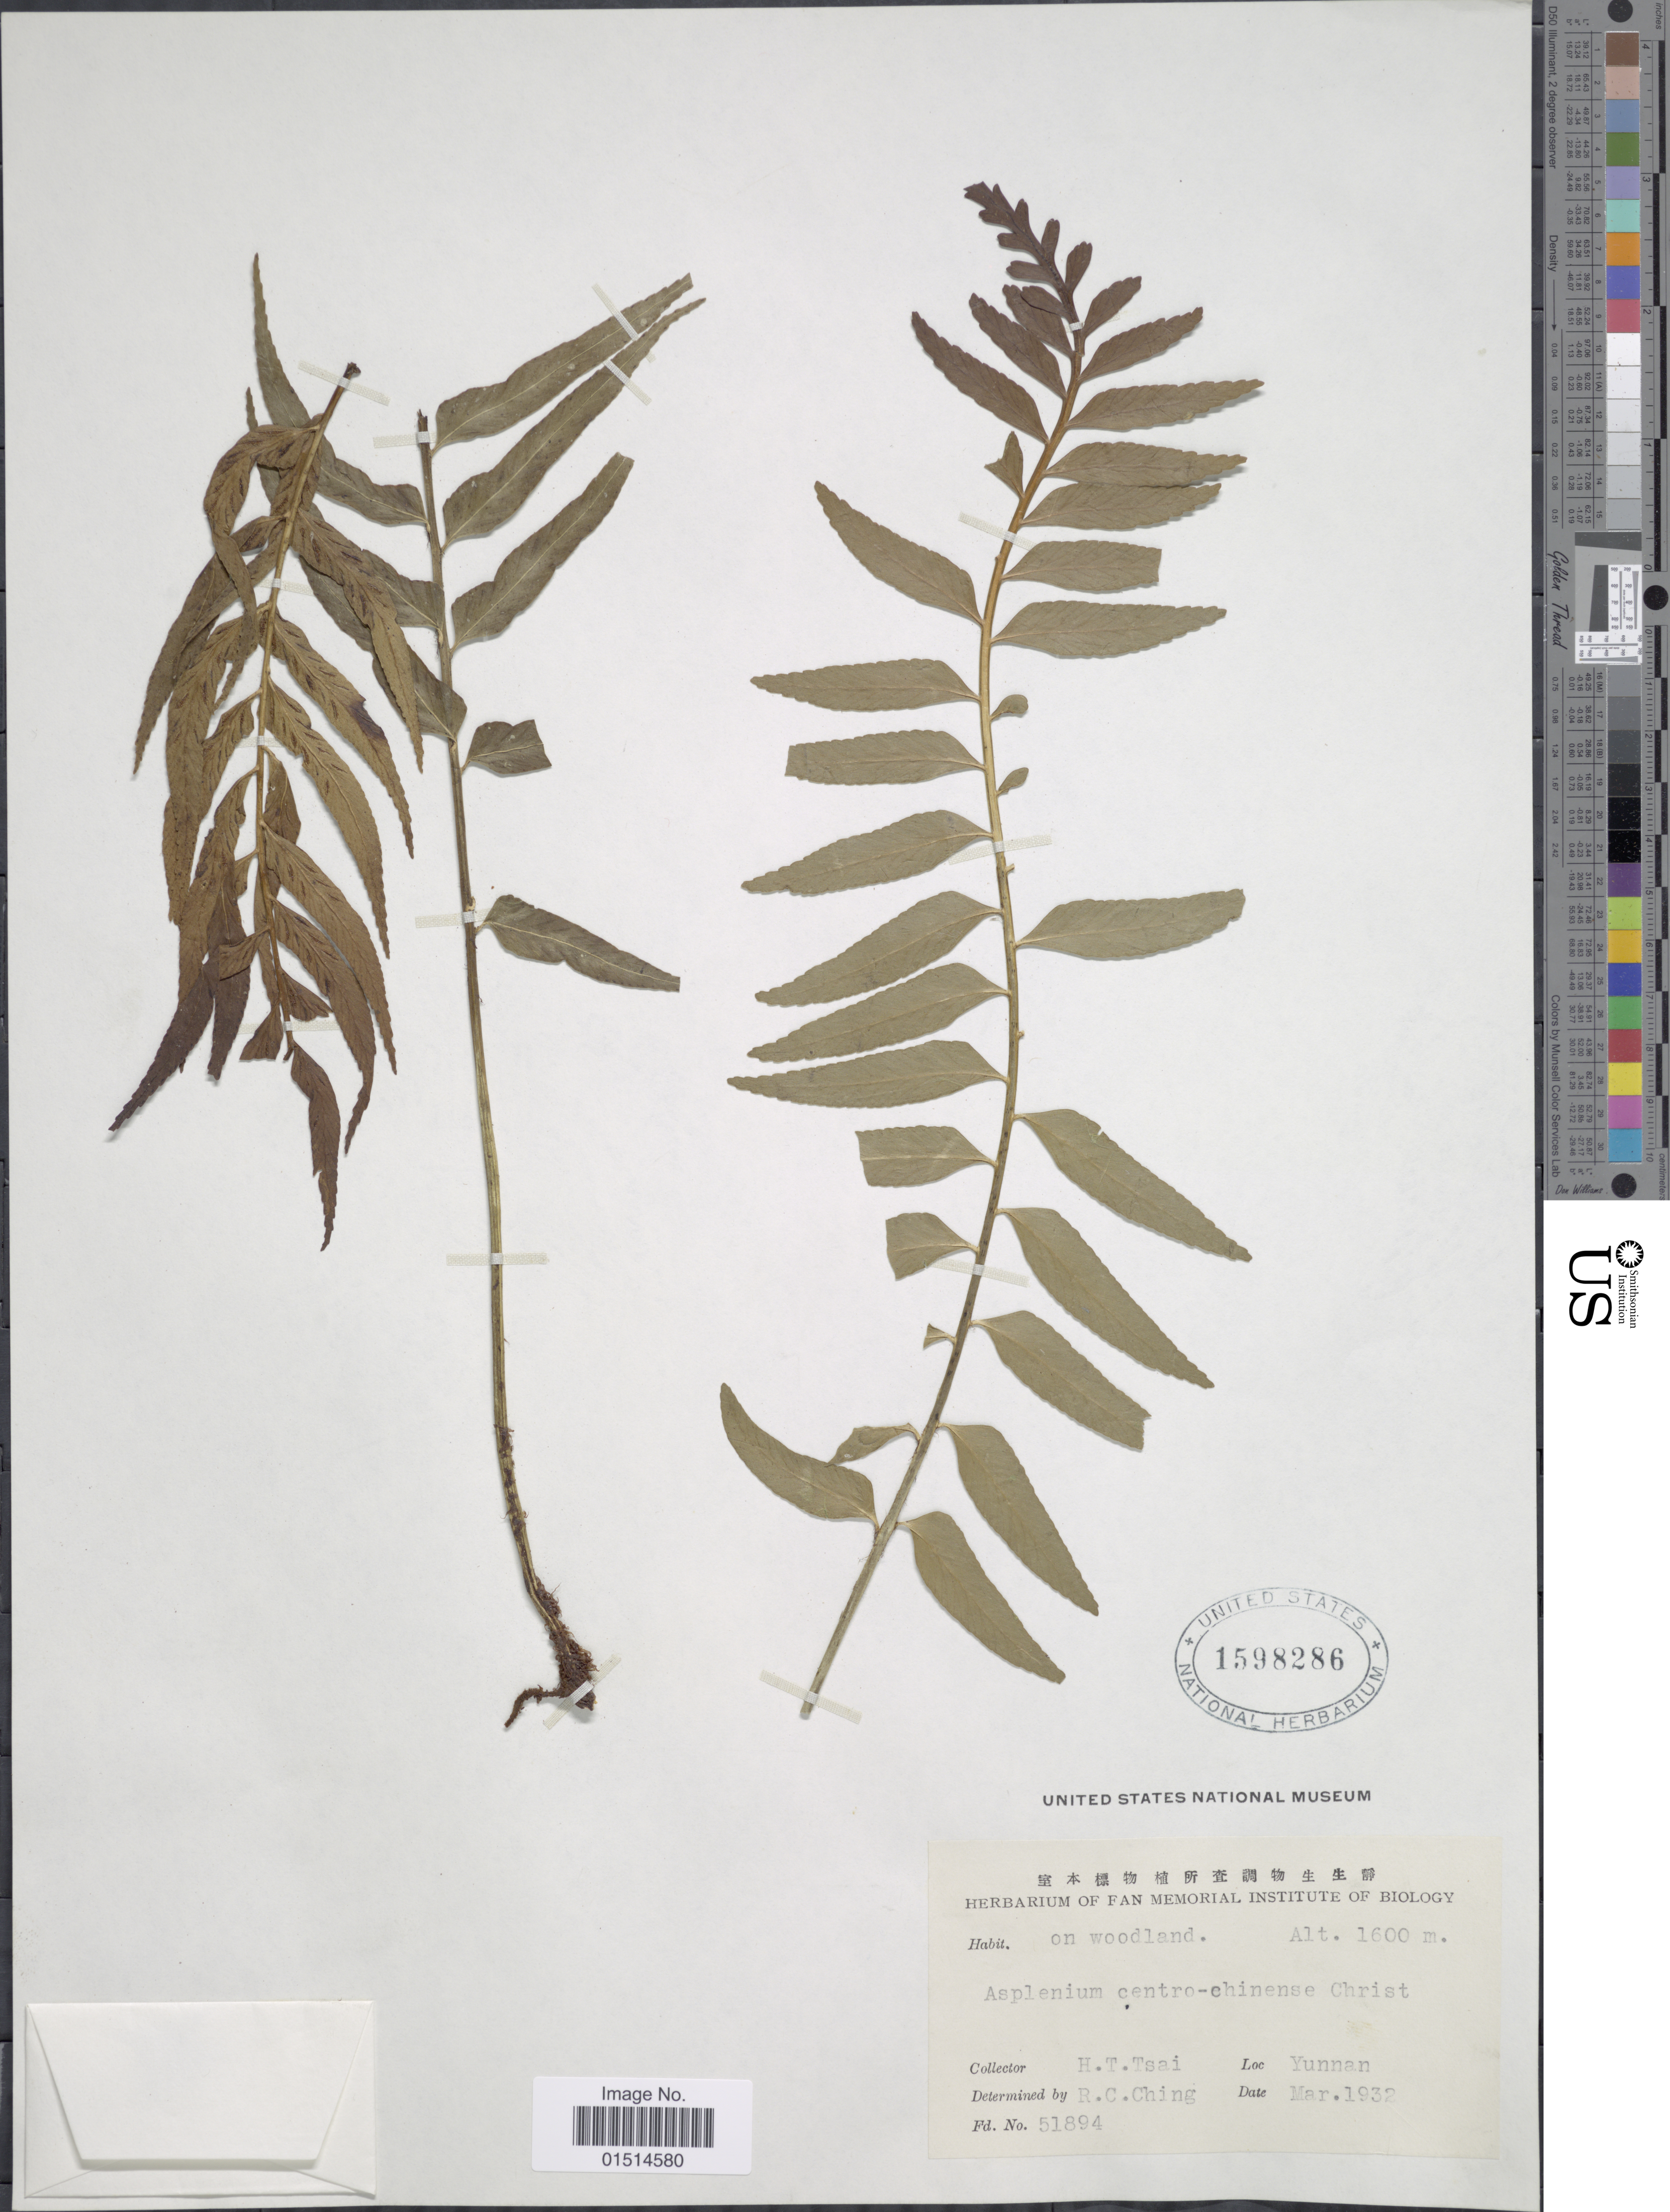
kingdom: Plantae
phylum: Tracheophyta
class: Polypodiopsida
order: Polypodiales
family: Aspleniaceae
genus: Asplenium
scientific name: Asplenium centrochinensis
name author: Christ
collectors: H. Tsai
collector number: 51894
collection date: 1932-03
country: China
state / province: Yunnan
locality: Yunnan, on woodland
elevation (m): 1600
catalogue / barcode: US 1598286